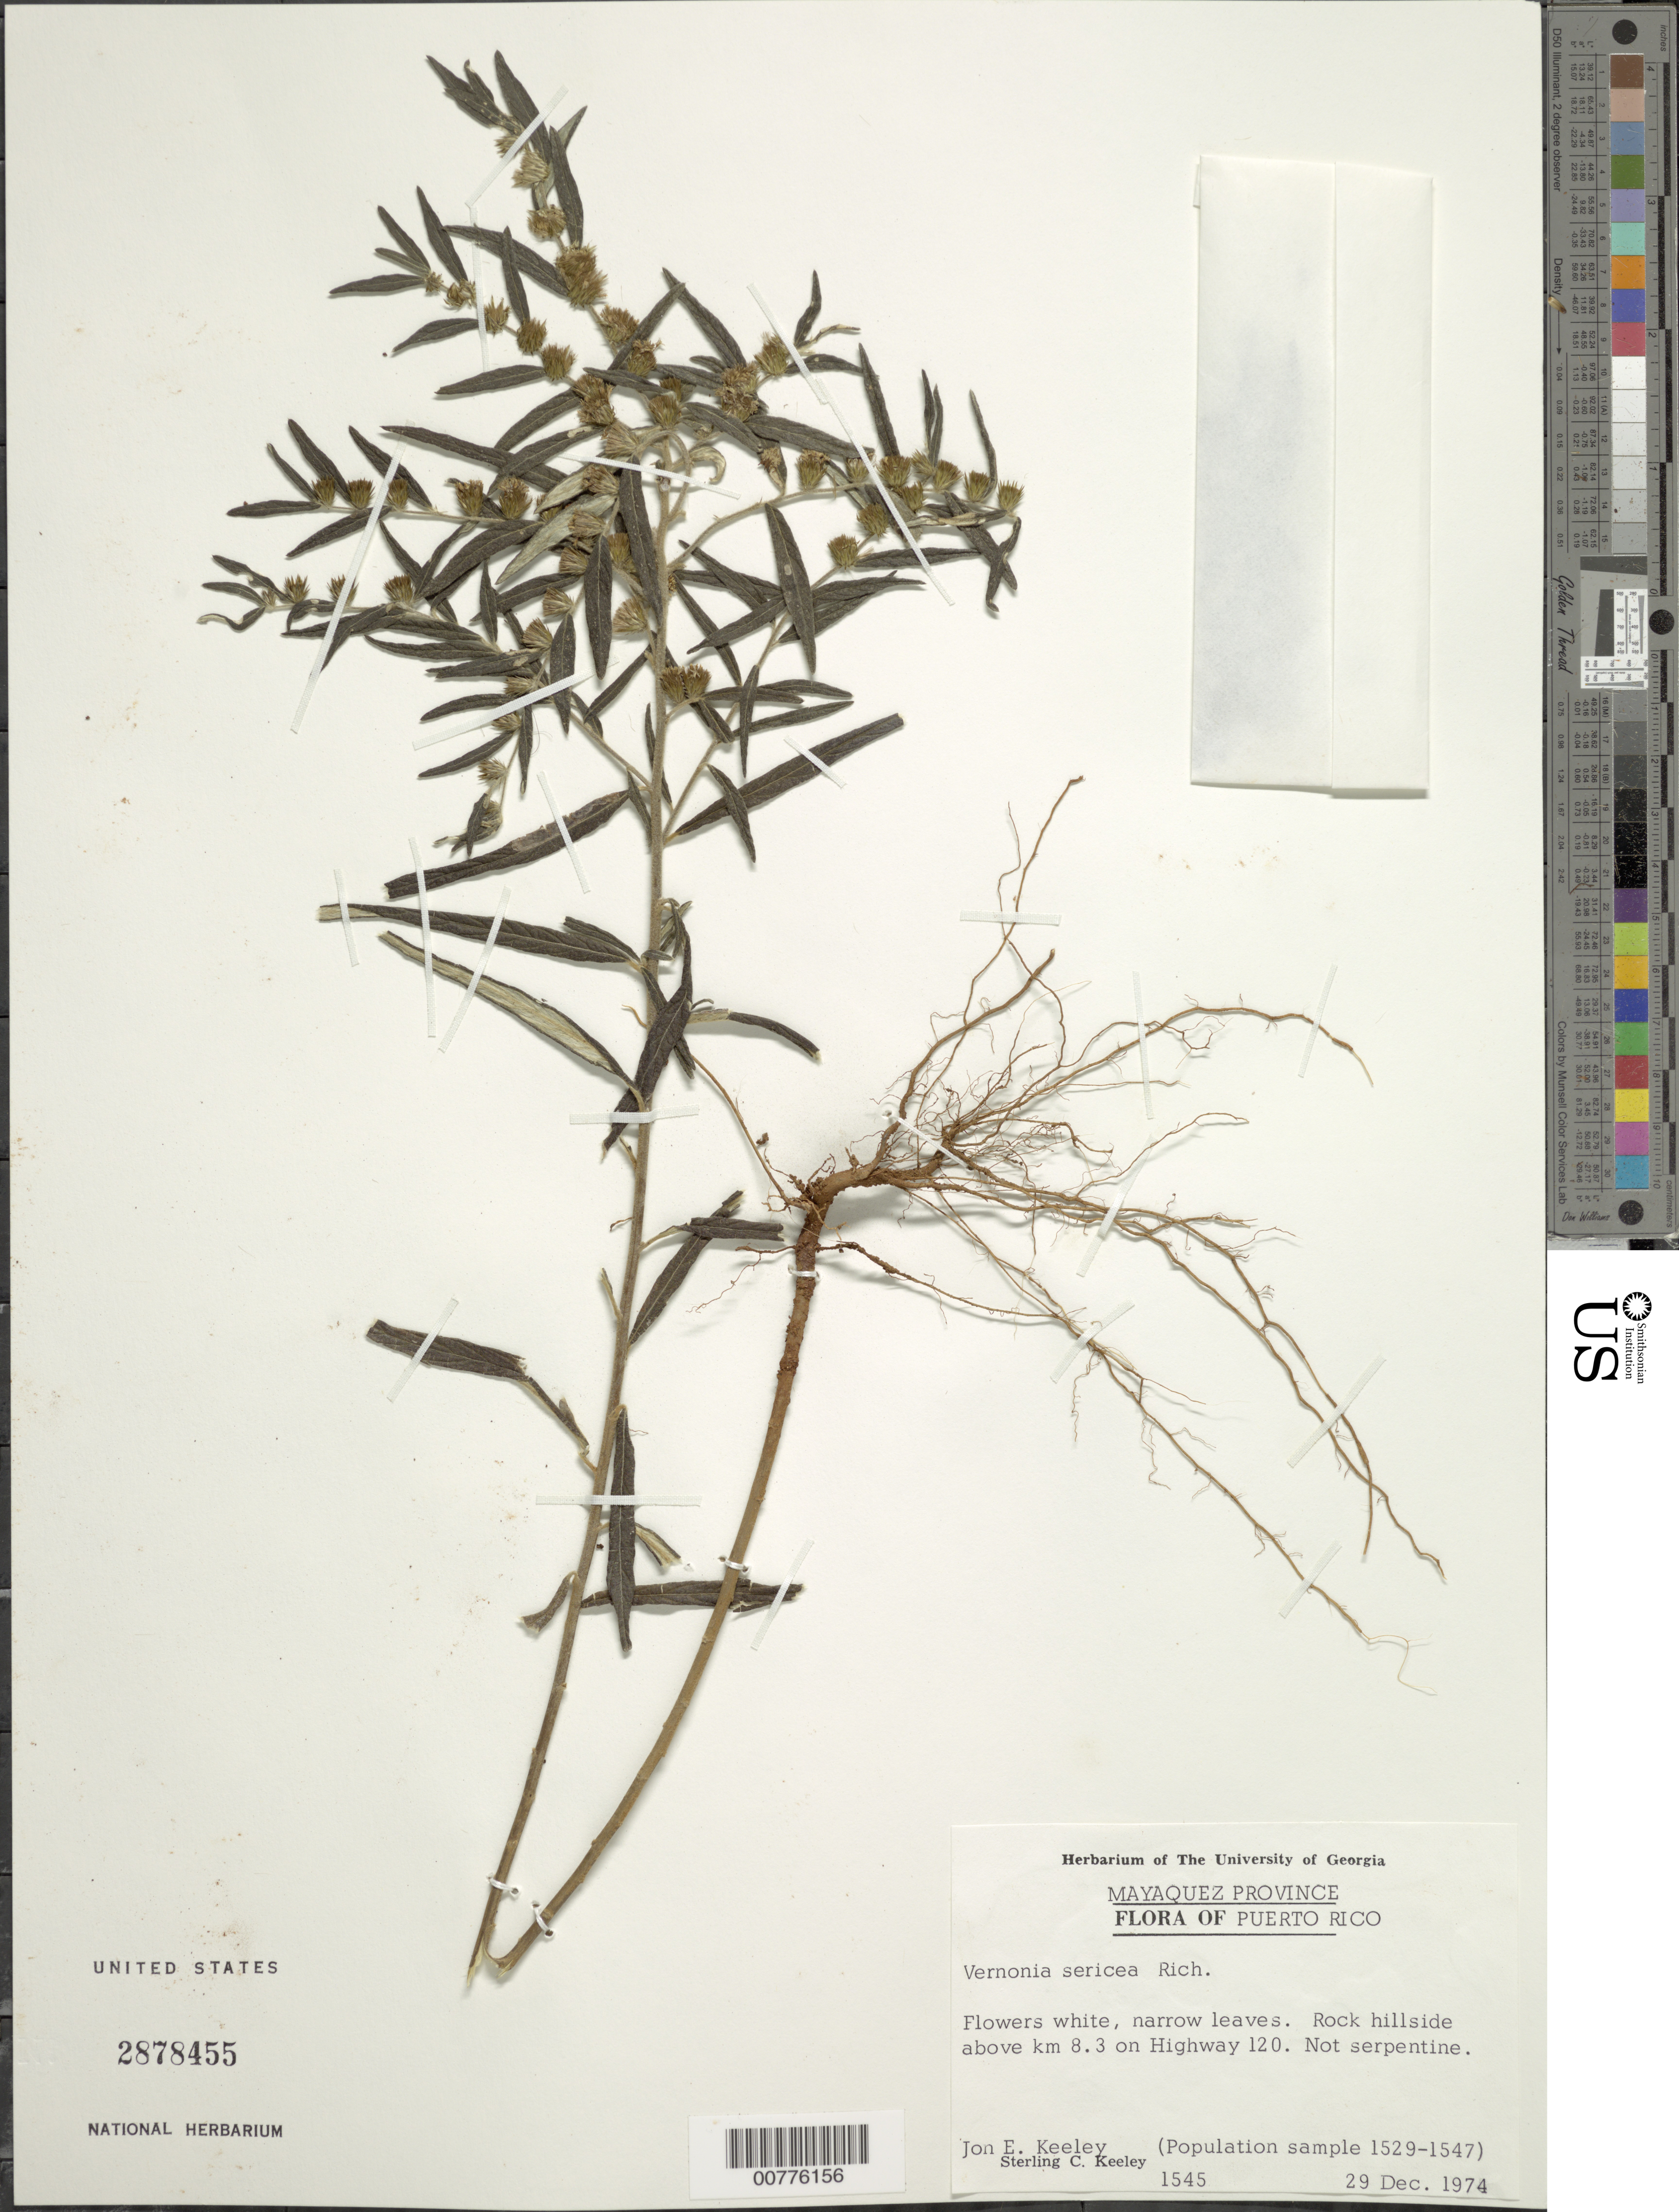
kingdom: Plantae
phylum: Tracheophyta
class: Magnoliopsida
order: Asterales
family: Asteraceae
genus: Lepidaploa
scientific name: Lepidaploa sericea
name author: (Rich.) H. Rob.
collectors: J. E. Keeley & S. C. Keeley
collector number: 1545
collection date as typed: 29 Dec 1974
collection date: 1974-12-29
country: Puerto Rico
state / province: Mayagüez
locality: Rock hillside above Km 8.3 on Hwy 120. Not serpentine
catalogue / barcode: US 2878455